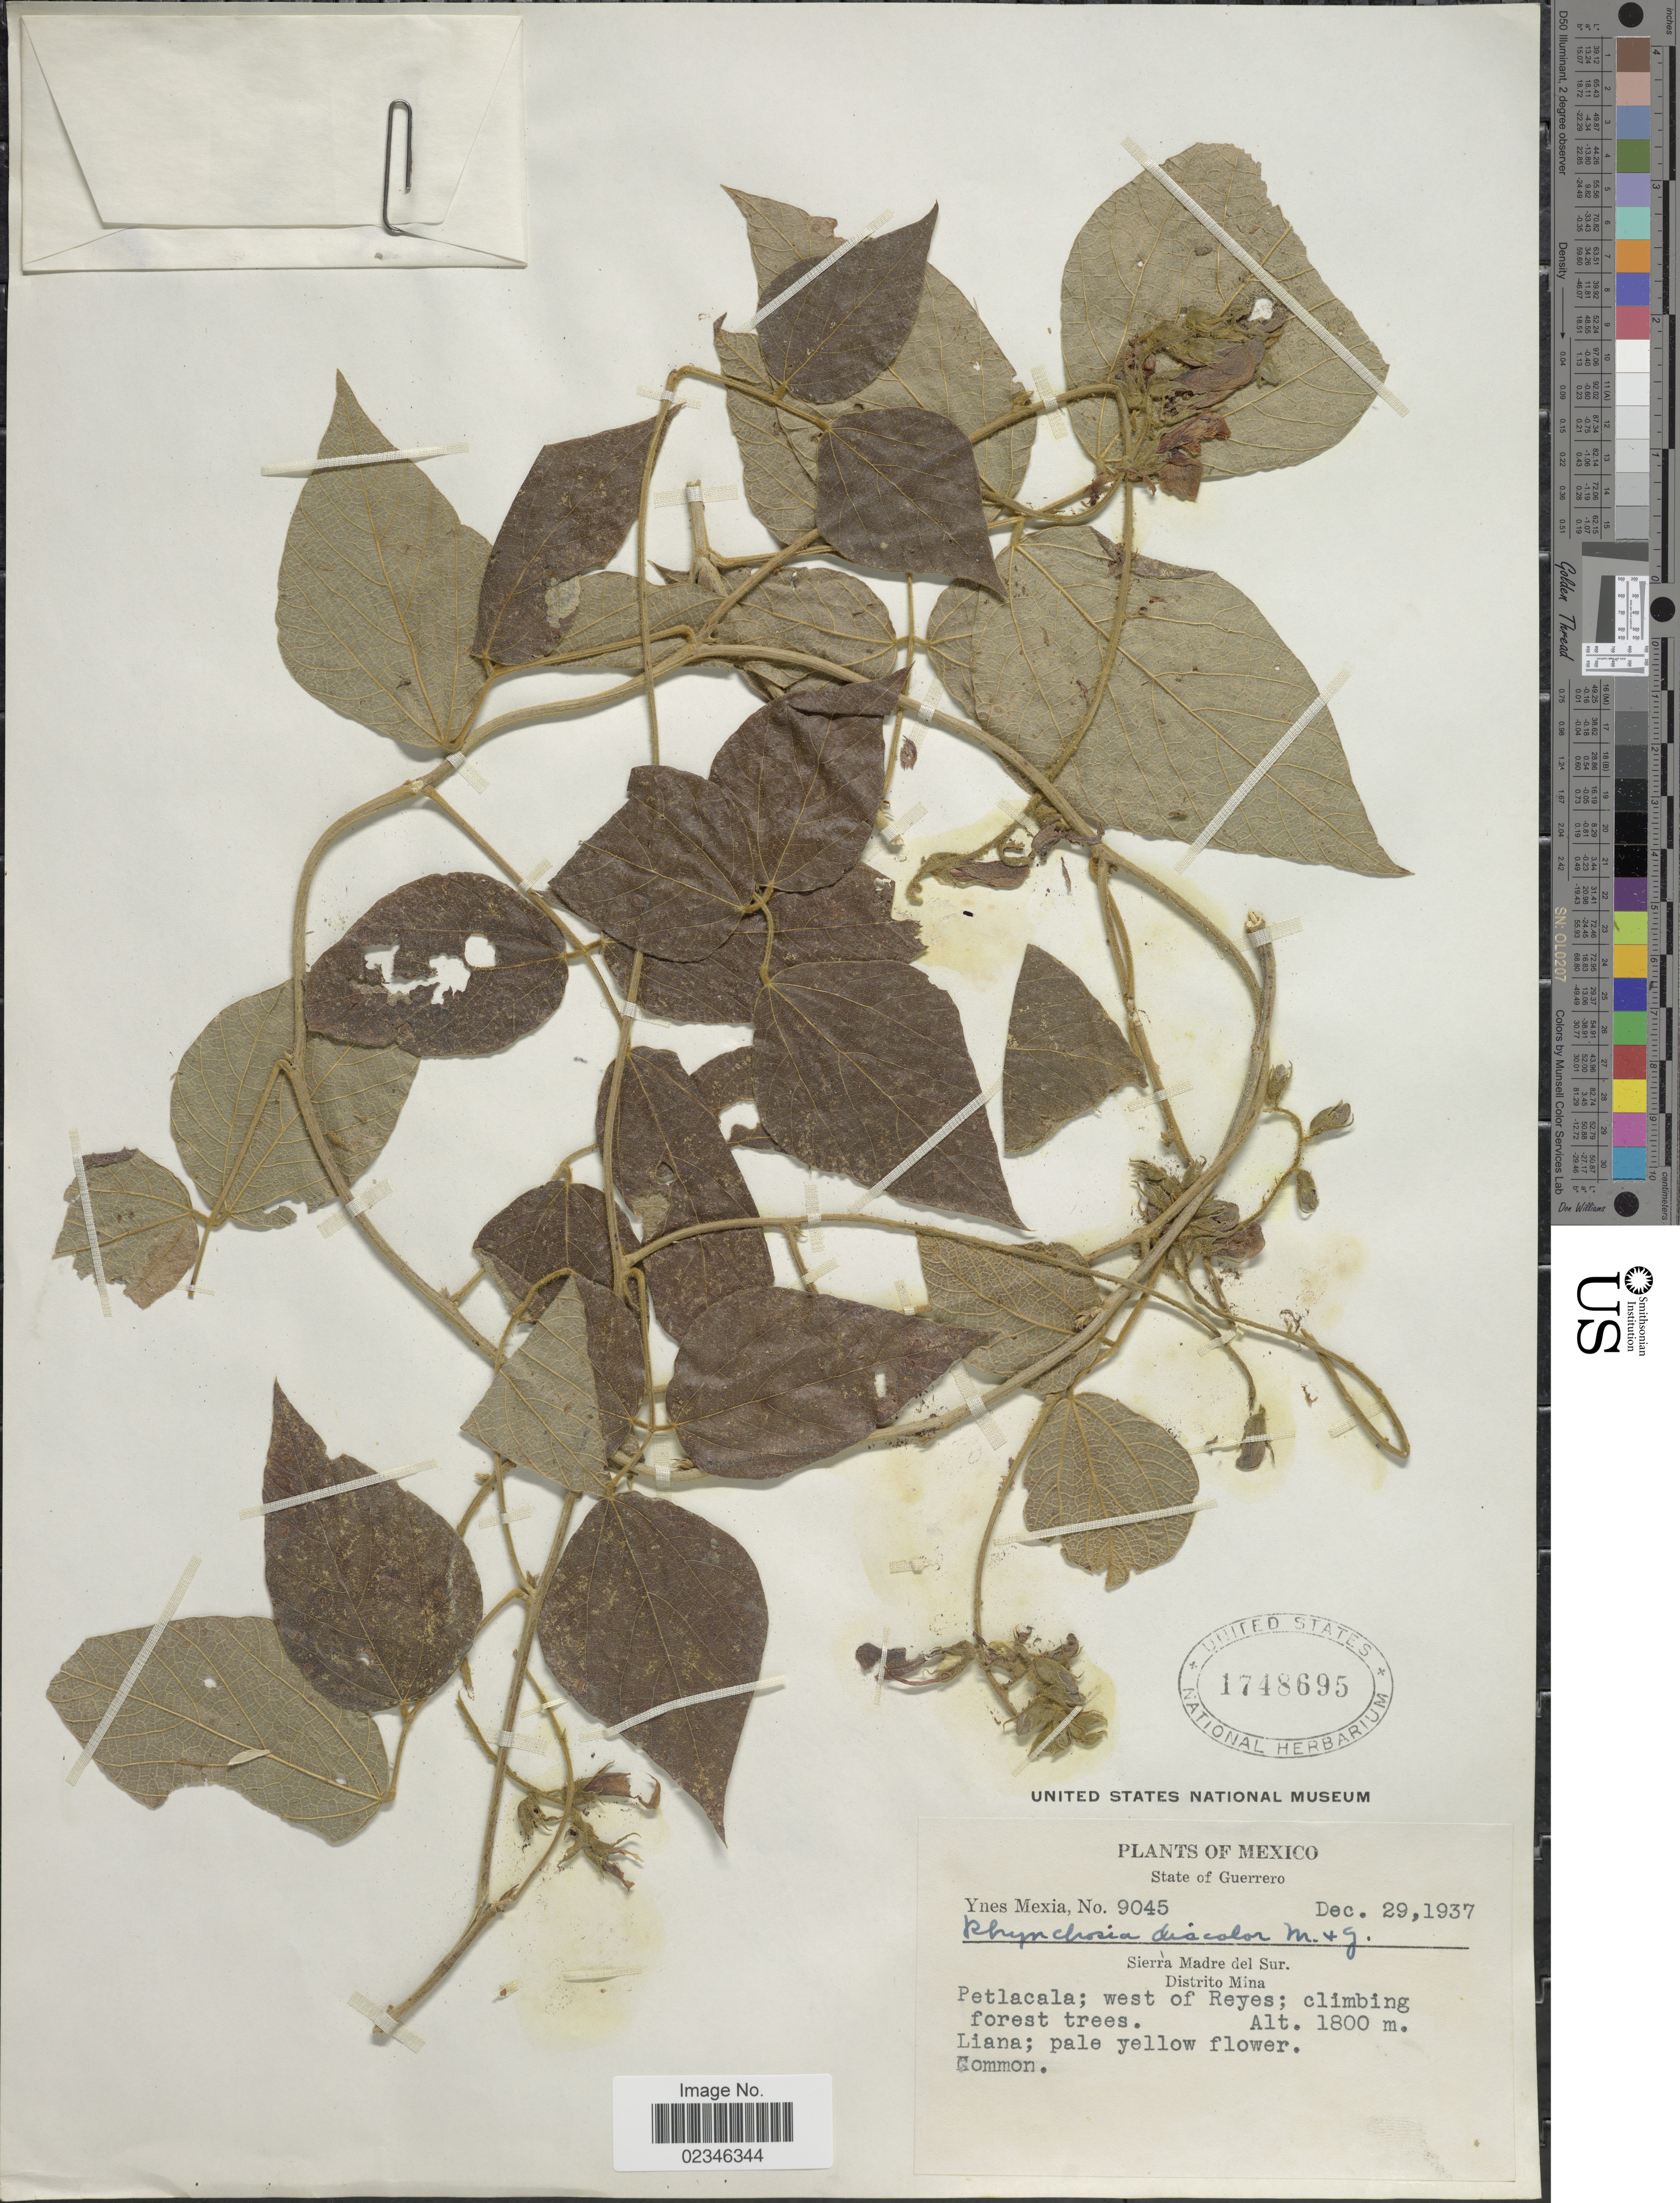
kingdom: Plantae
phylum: Tracheophyta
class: Magnoliopsida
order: Fabales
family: Fabaceae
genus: Rhynchosia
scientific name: Rhynchosia macrocarpa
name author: Benth.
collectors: Y. Mexia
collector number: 9045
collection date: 1937-12-29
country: Mexico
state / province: Guerrero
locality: State of Guerrero. Sierra Madre del Sur. Distrito Mina. Petlacala; west of Reyes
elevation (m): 1800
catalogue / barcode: US 1748695